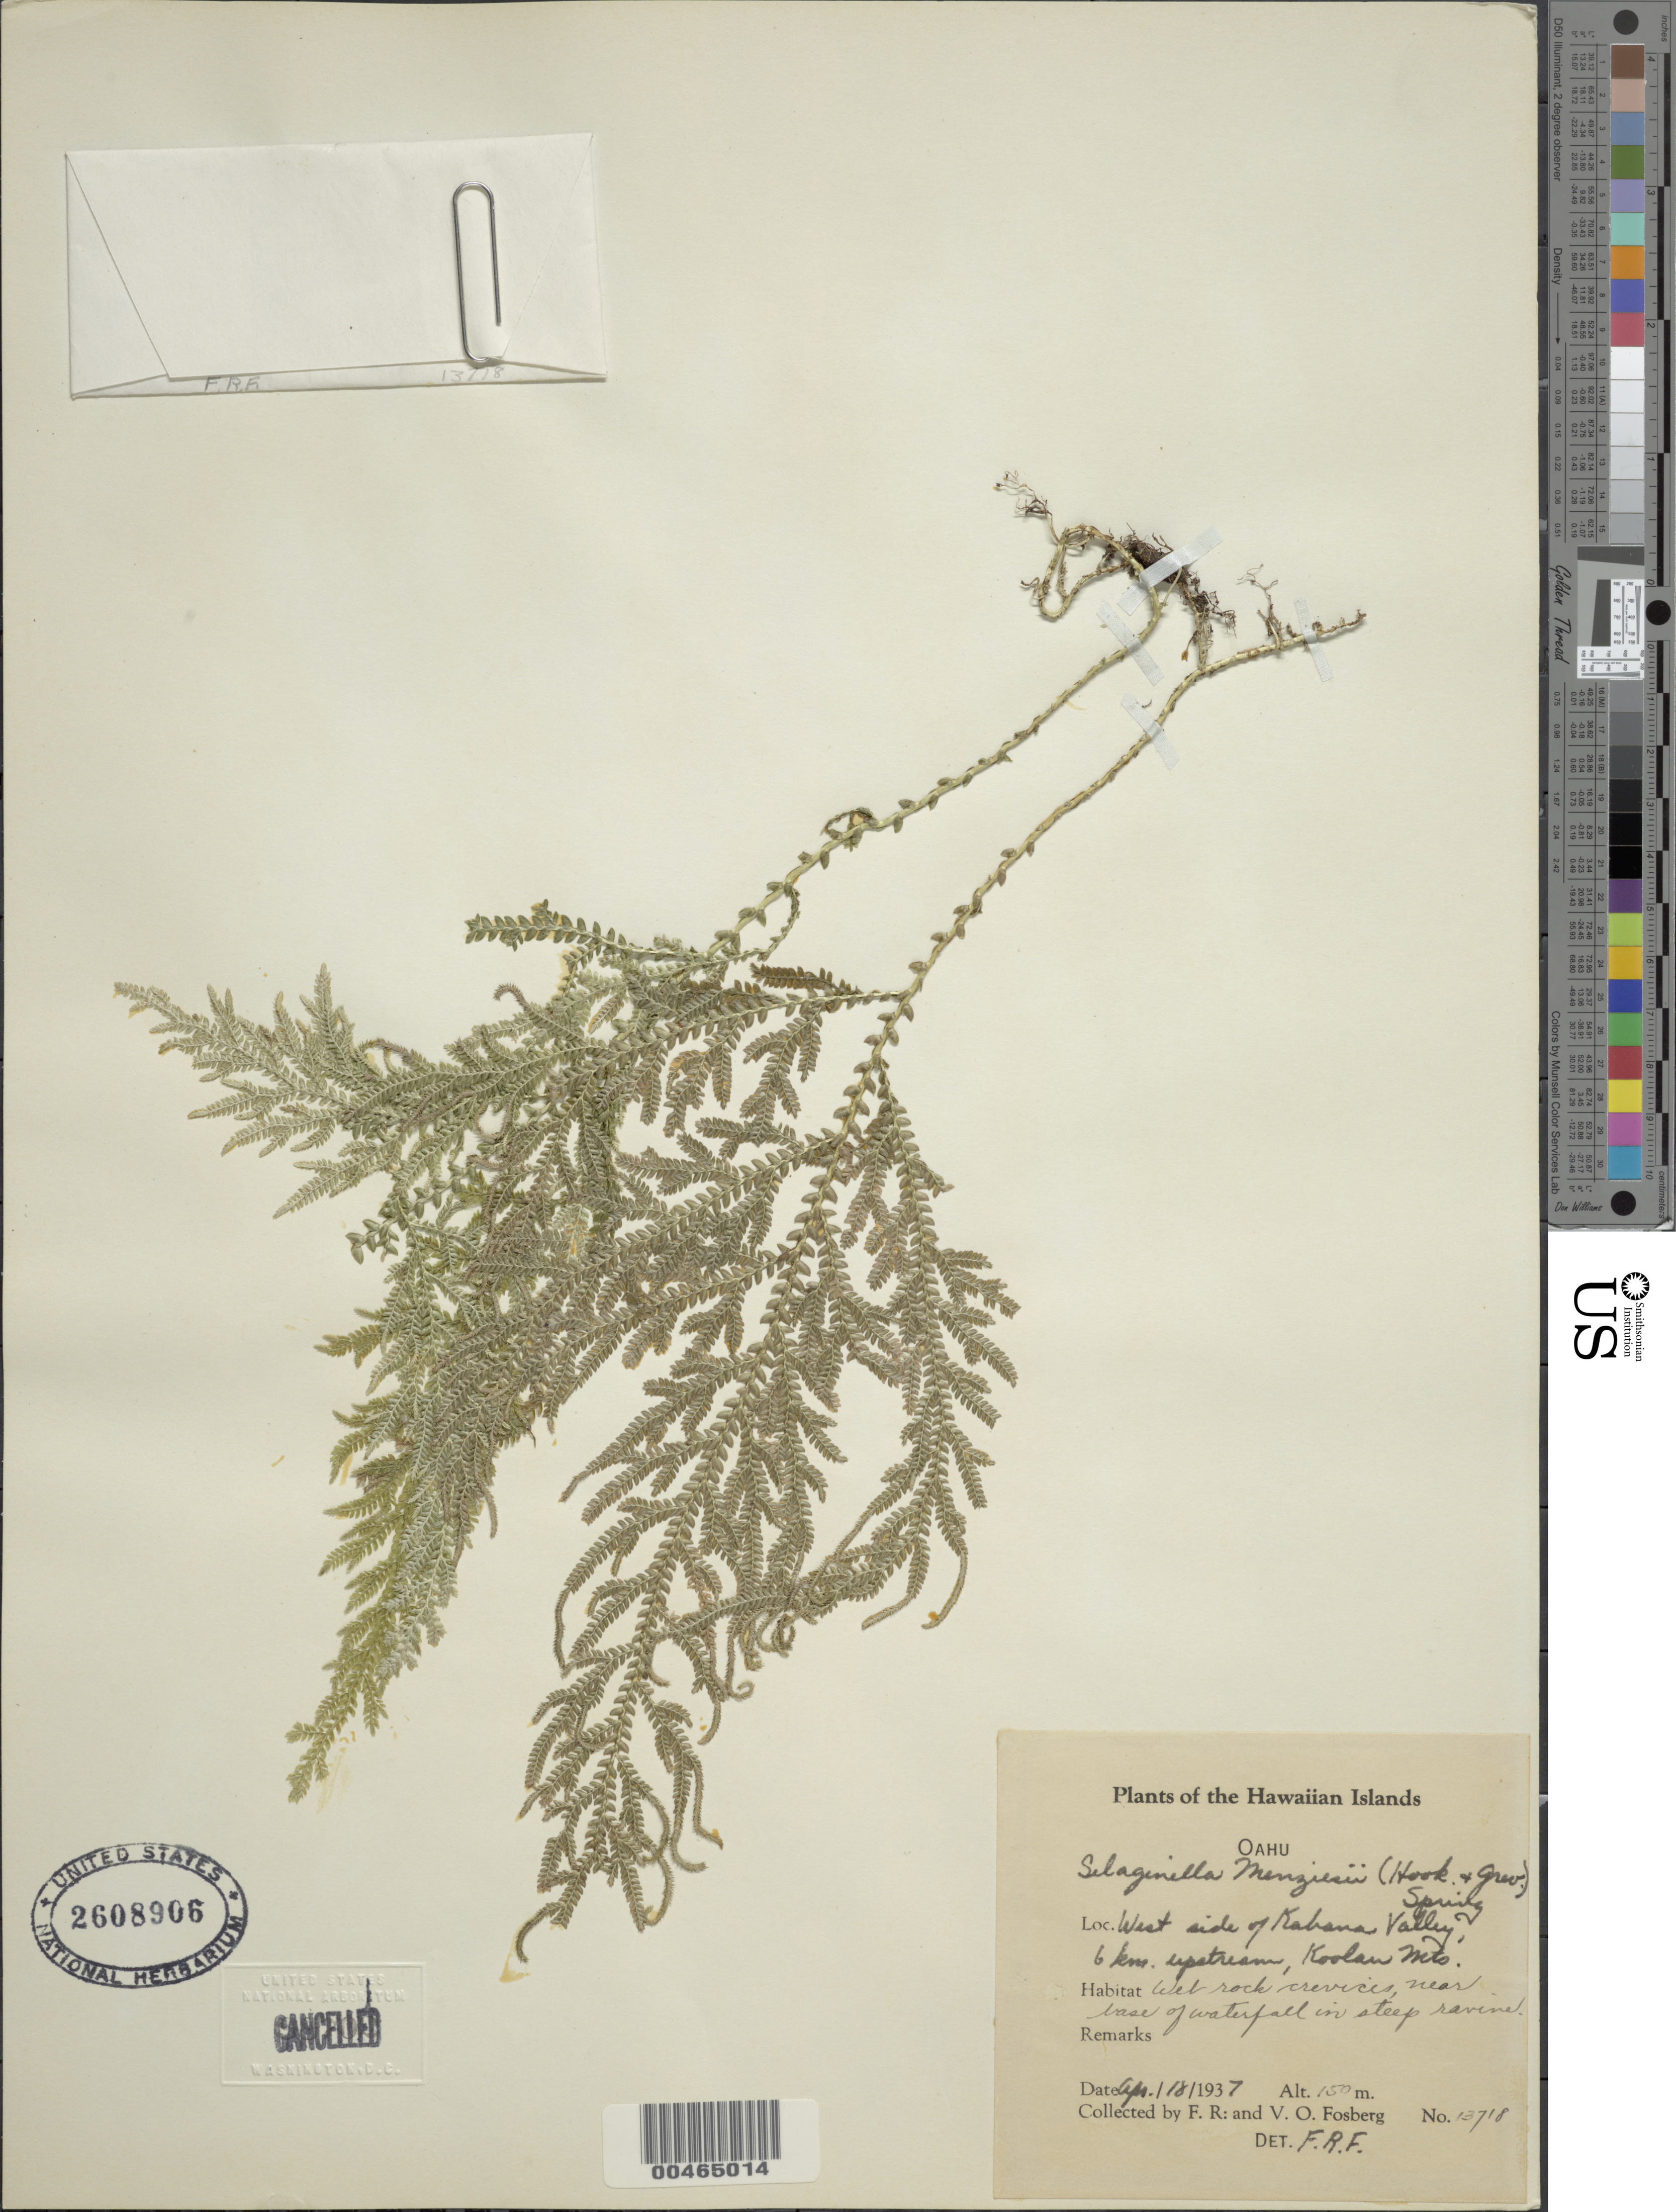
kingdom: Plantae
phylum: Tracheophyta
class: Lycopodiopsida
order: Selaginellales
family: Selaginellaceae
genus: Selaginella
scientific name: Selaginella arbuscula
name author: (Kualf.) Spring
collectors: F. R. Fosberg & V. O. Fosberg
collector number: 13718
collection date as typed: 18 Apr 1937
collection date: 1937-04-18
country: United States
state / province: Hawaii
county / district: Honolulu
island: Oahu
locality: W side of Kahana Valley, Koolau Mountains, 6 km upstream, Oahu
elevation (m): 150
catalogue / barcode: US 2608906